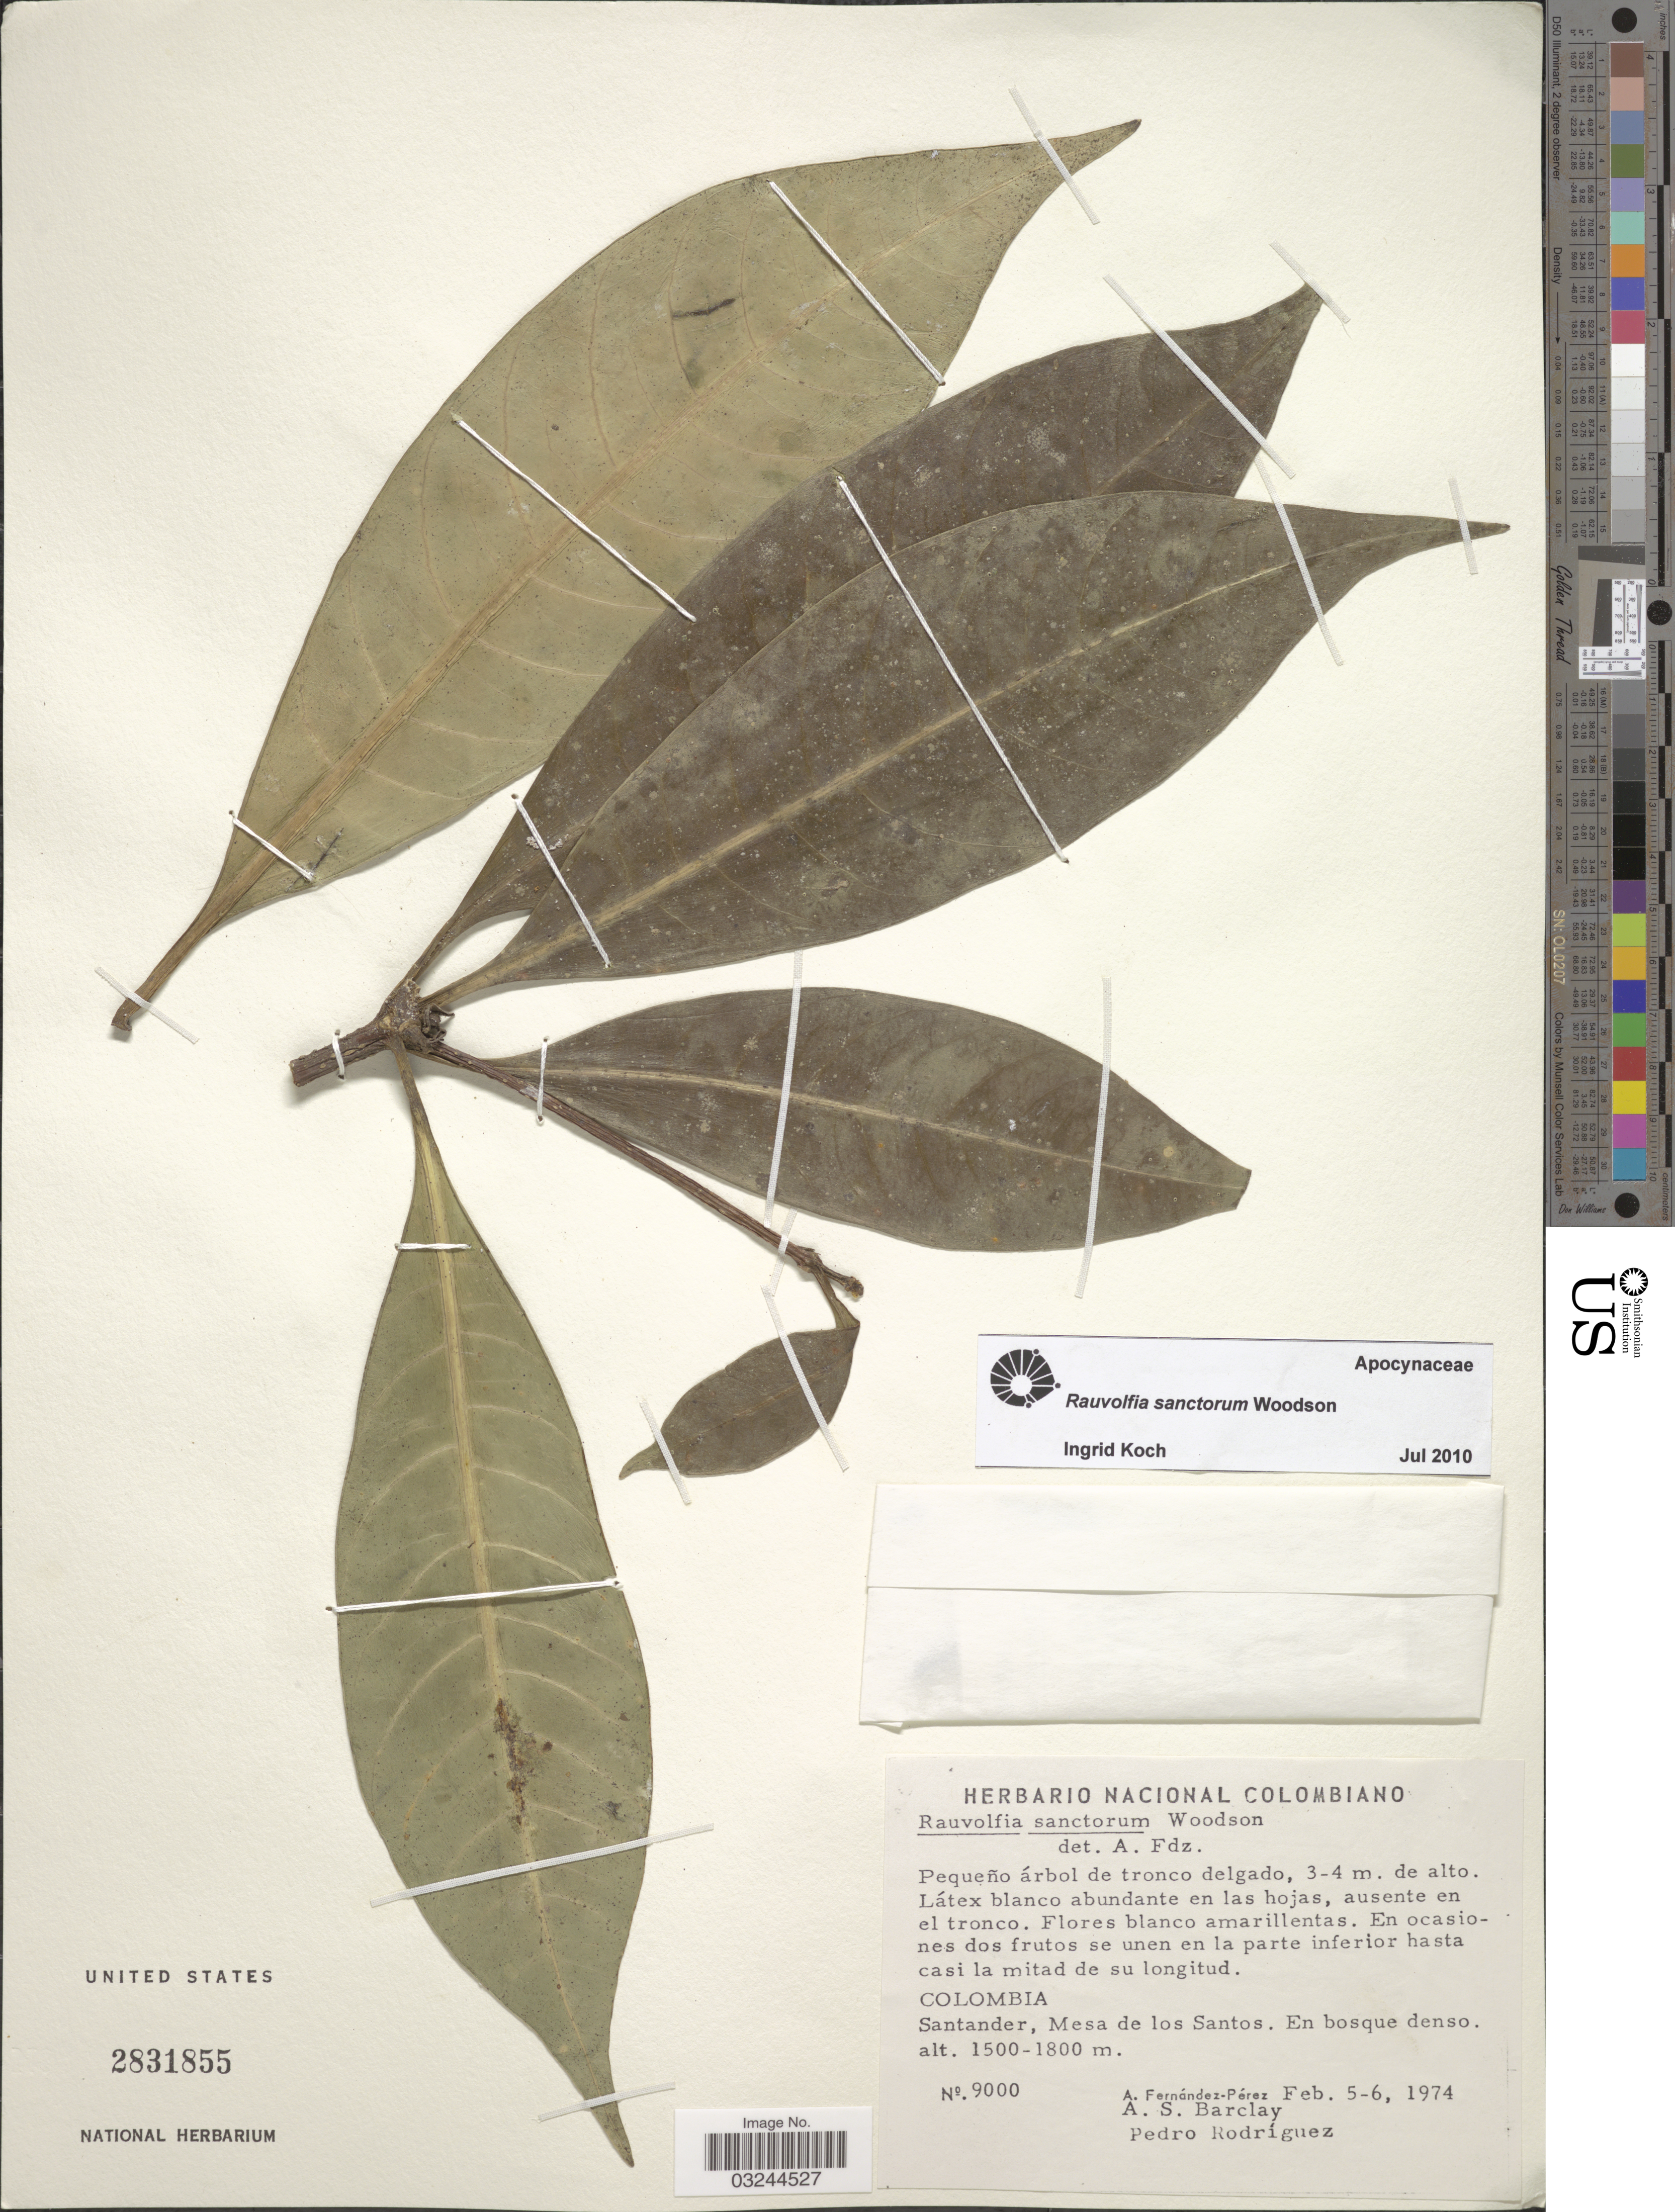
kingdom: Plantae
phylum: Tracheophyta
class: Magnoliopsida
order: Gentianales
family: Apocynaceae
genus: Rauvolfia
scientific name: Rauvolfia sanctorum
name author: Woodson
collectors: A. Fernández-Pérez, A. S. Barclay & P. Rodríguez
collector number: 9000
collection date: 1974-02-05/1974-02-06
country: Colombia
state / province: Santander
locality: Mesa de los Santos.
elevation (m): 1500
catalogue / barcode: US 2831855